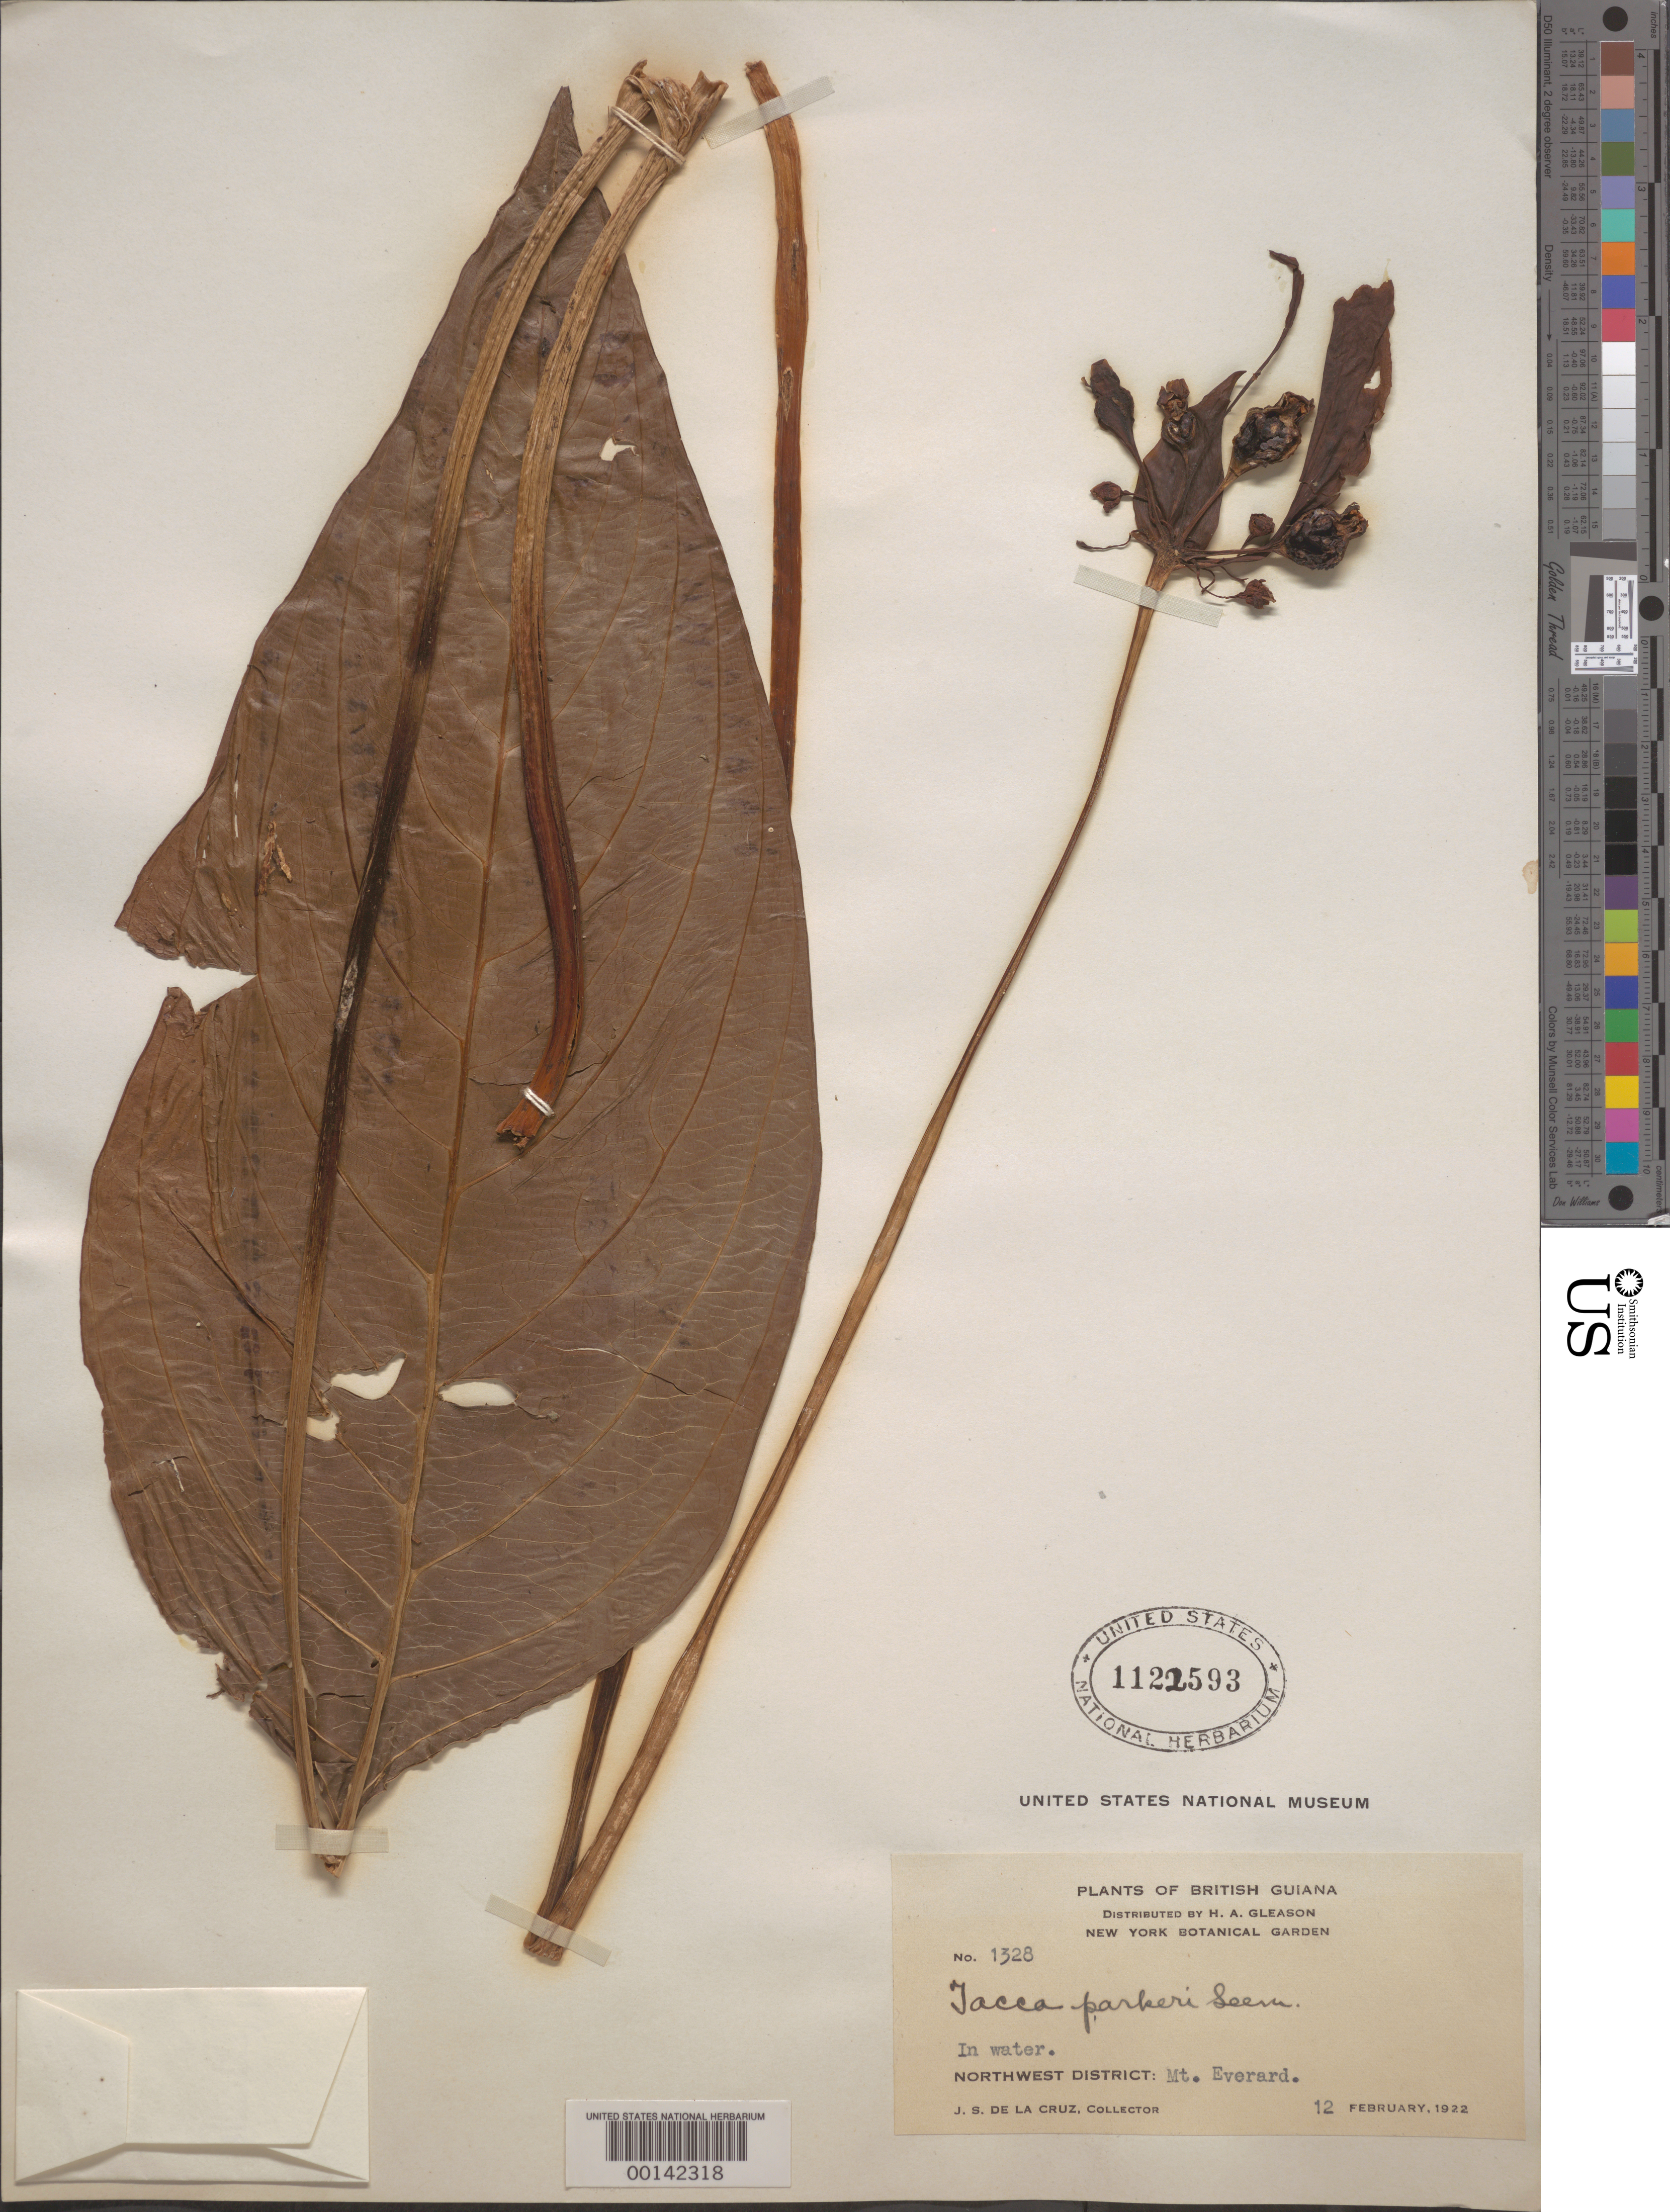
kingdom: Plantae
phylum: Tracheophyta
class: Liliopsida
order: Dioscoreales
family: Dioscoreaceae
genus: Tacca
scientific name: Tacca parkeri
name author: Seem.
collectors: J. S. de la Cruz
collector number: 1328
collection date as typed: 12 Feb 1922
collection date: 1922-02-12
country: Guyana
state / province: Barima-Waini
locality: (former) northwest dist., mount everard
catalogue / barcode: US 1122593